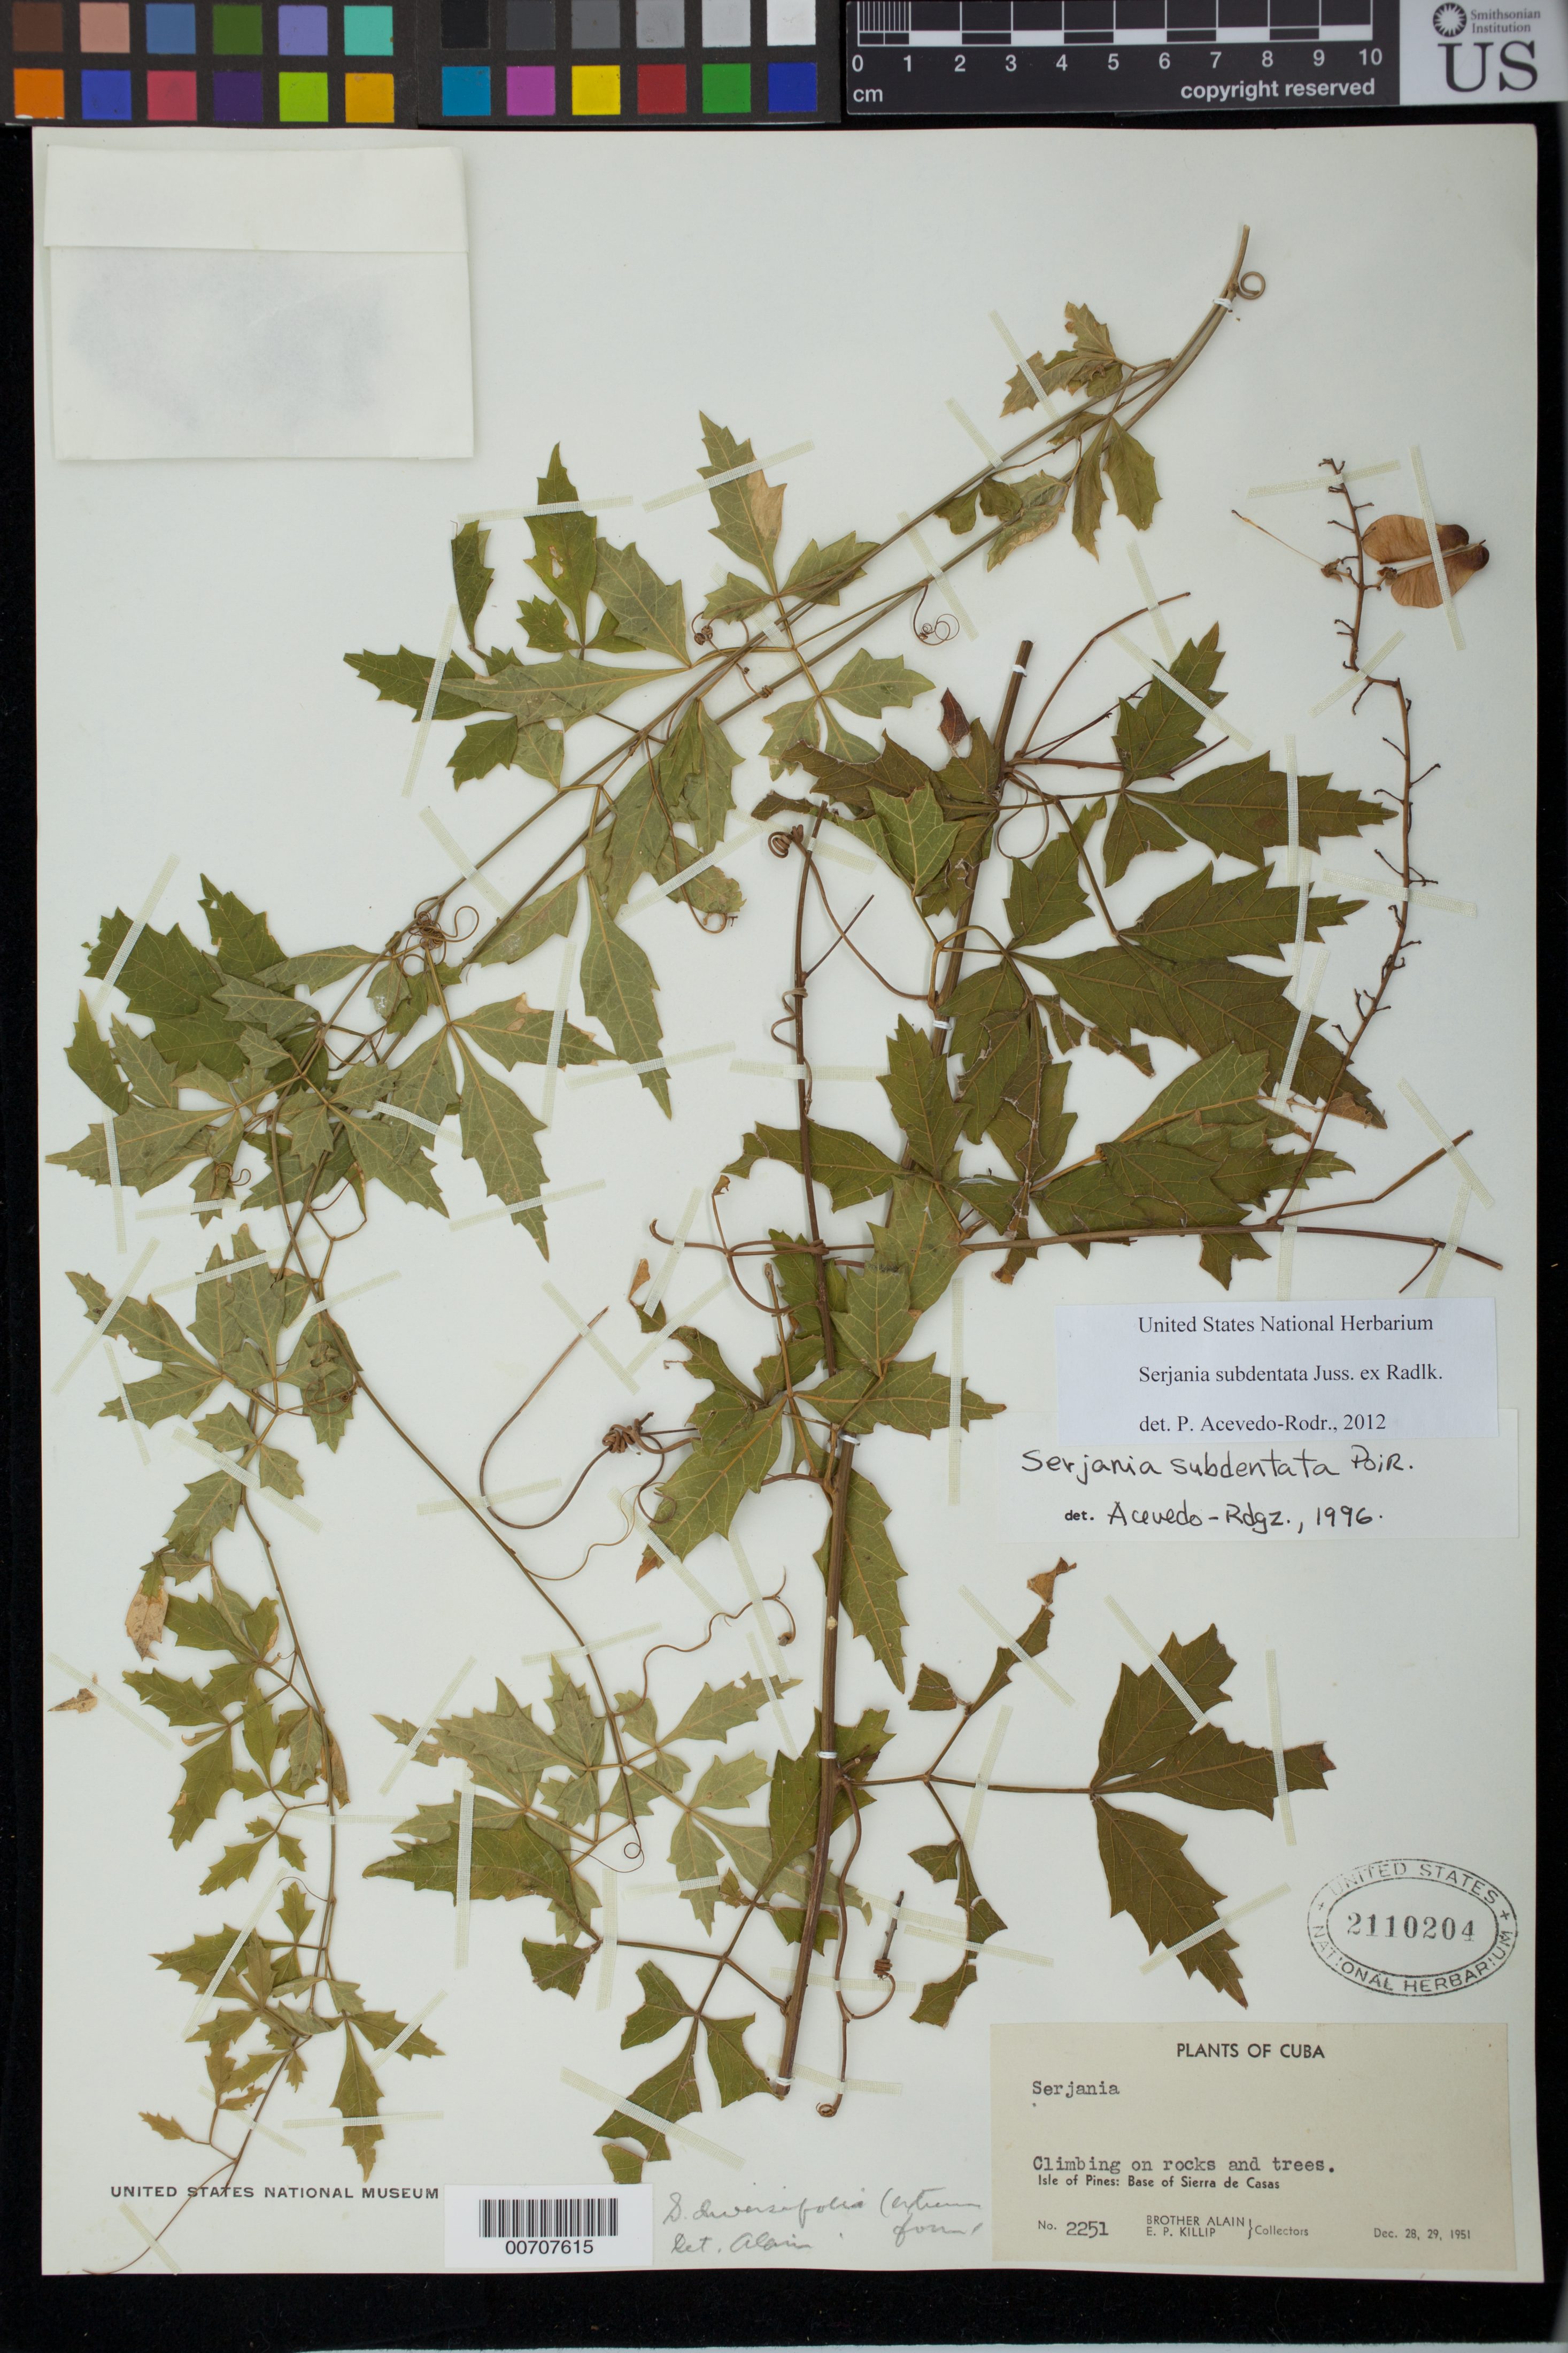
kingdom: Plantae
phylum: Tracheophyta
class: Magnoliopsida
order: Sapindales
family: Sapindaceae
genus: Serjania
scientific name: Serjania subdentata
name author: Juss. ex Poir.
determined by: Acevedo-Rodríguez, P., (BOT), Smithsonian Institution - National Museum of Natural History (UNITED STATES)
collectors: A. H. Liogier & E. P. Killip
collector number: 2251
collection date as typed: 28 Dec 1951 to 29 Dec 1951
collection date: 1951-12-28/1951-12-29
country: Cuba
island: Greater Antilles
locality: Isle of Pines: Base of Sierra Las Casas.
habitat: Climbing on rocks and trees.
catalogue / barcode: US 2110204